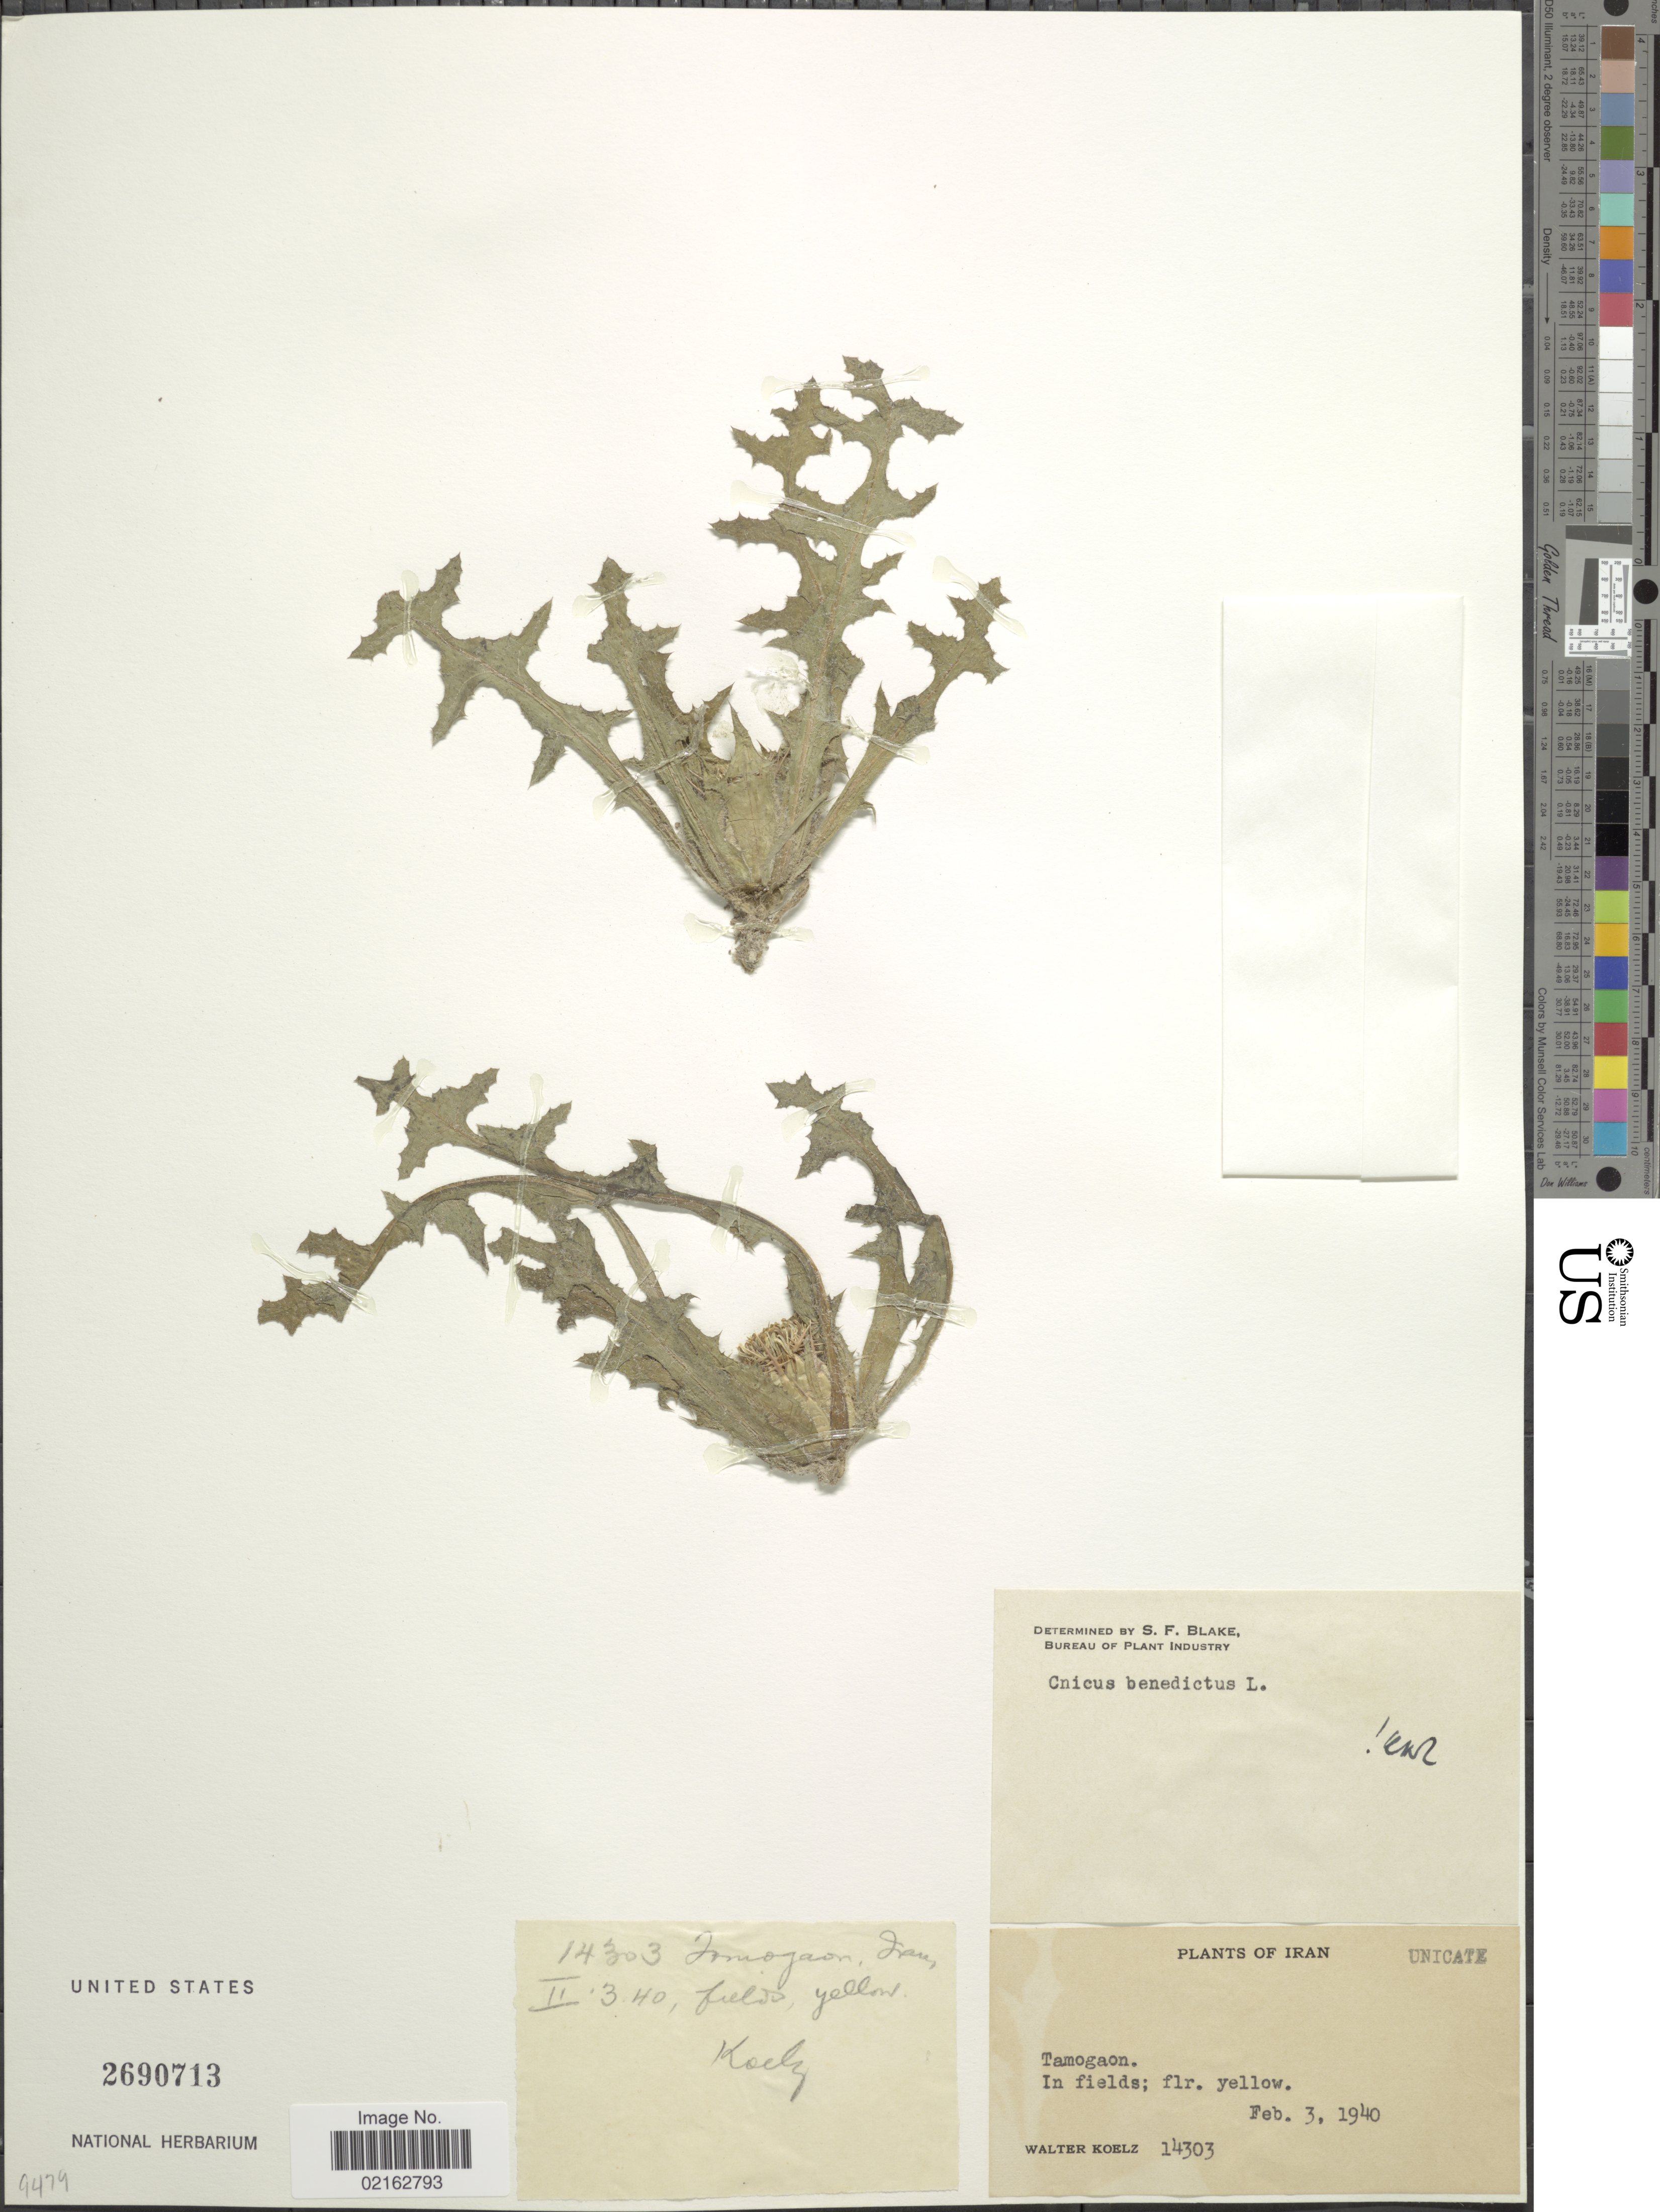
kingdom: Plantae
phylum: Tracheophyta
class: Magnoliopsida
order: Asterales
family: Asteraceae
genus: Centaurea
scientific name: Centaurea benedicta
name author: (L.) L.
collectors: W. N. Koelz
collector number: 14303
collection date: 1940-02-03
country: Iran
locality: Tamogaon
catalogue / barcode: US 2690713